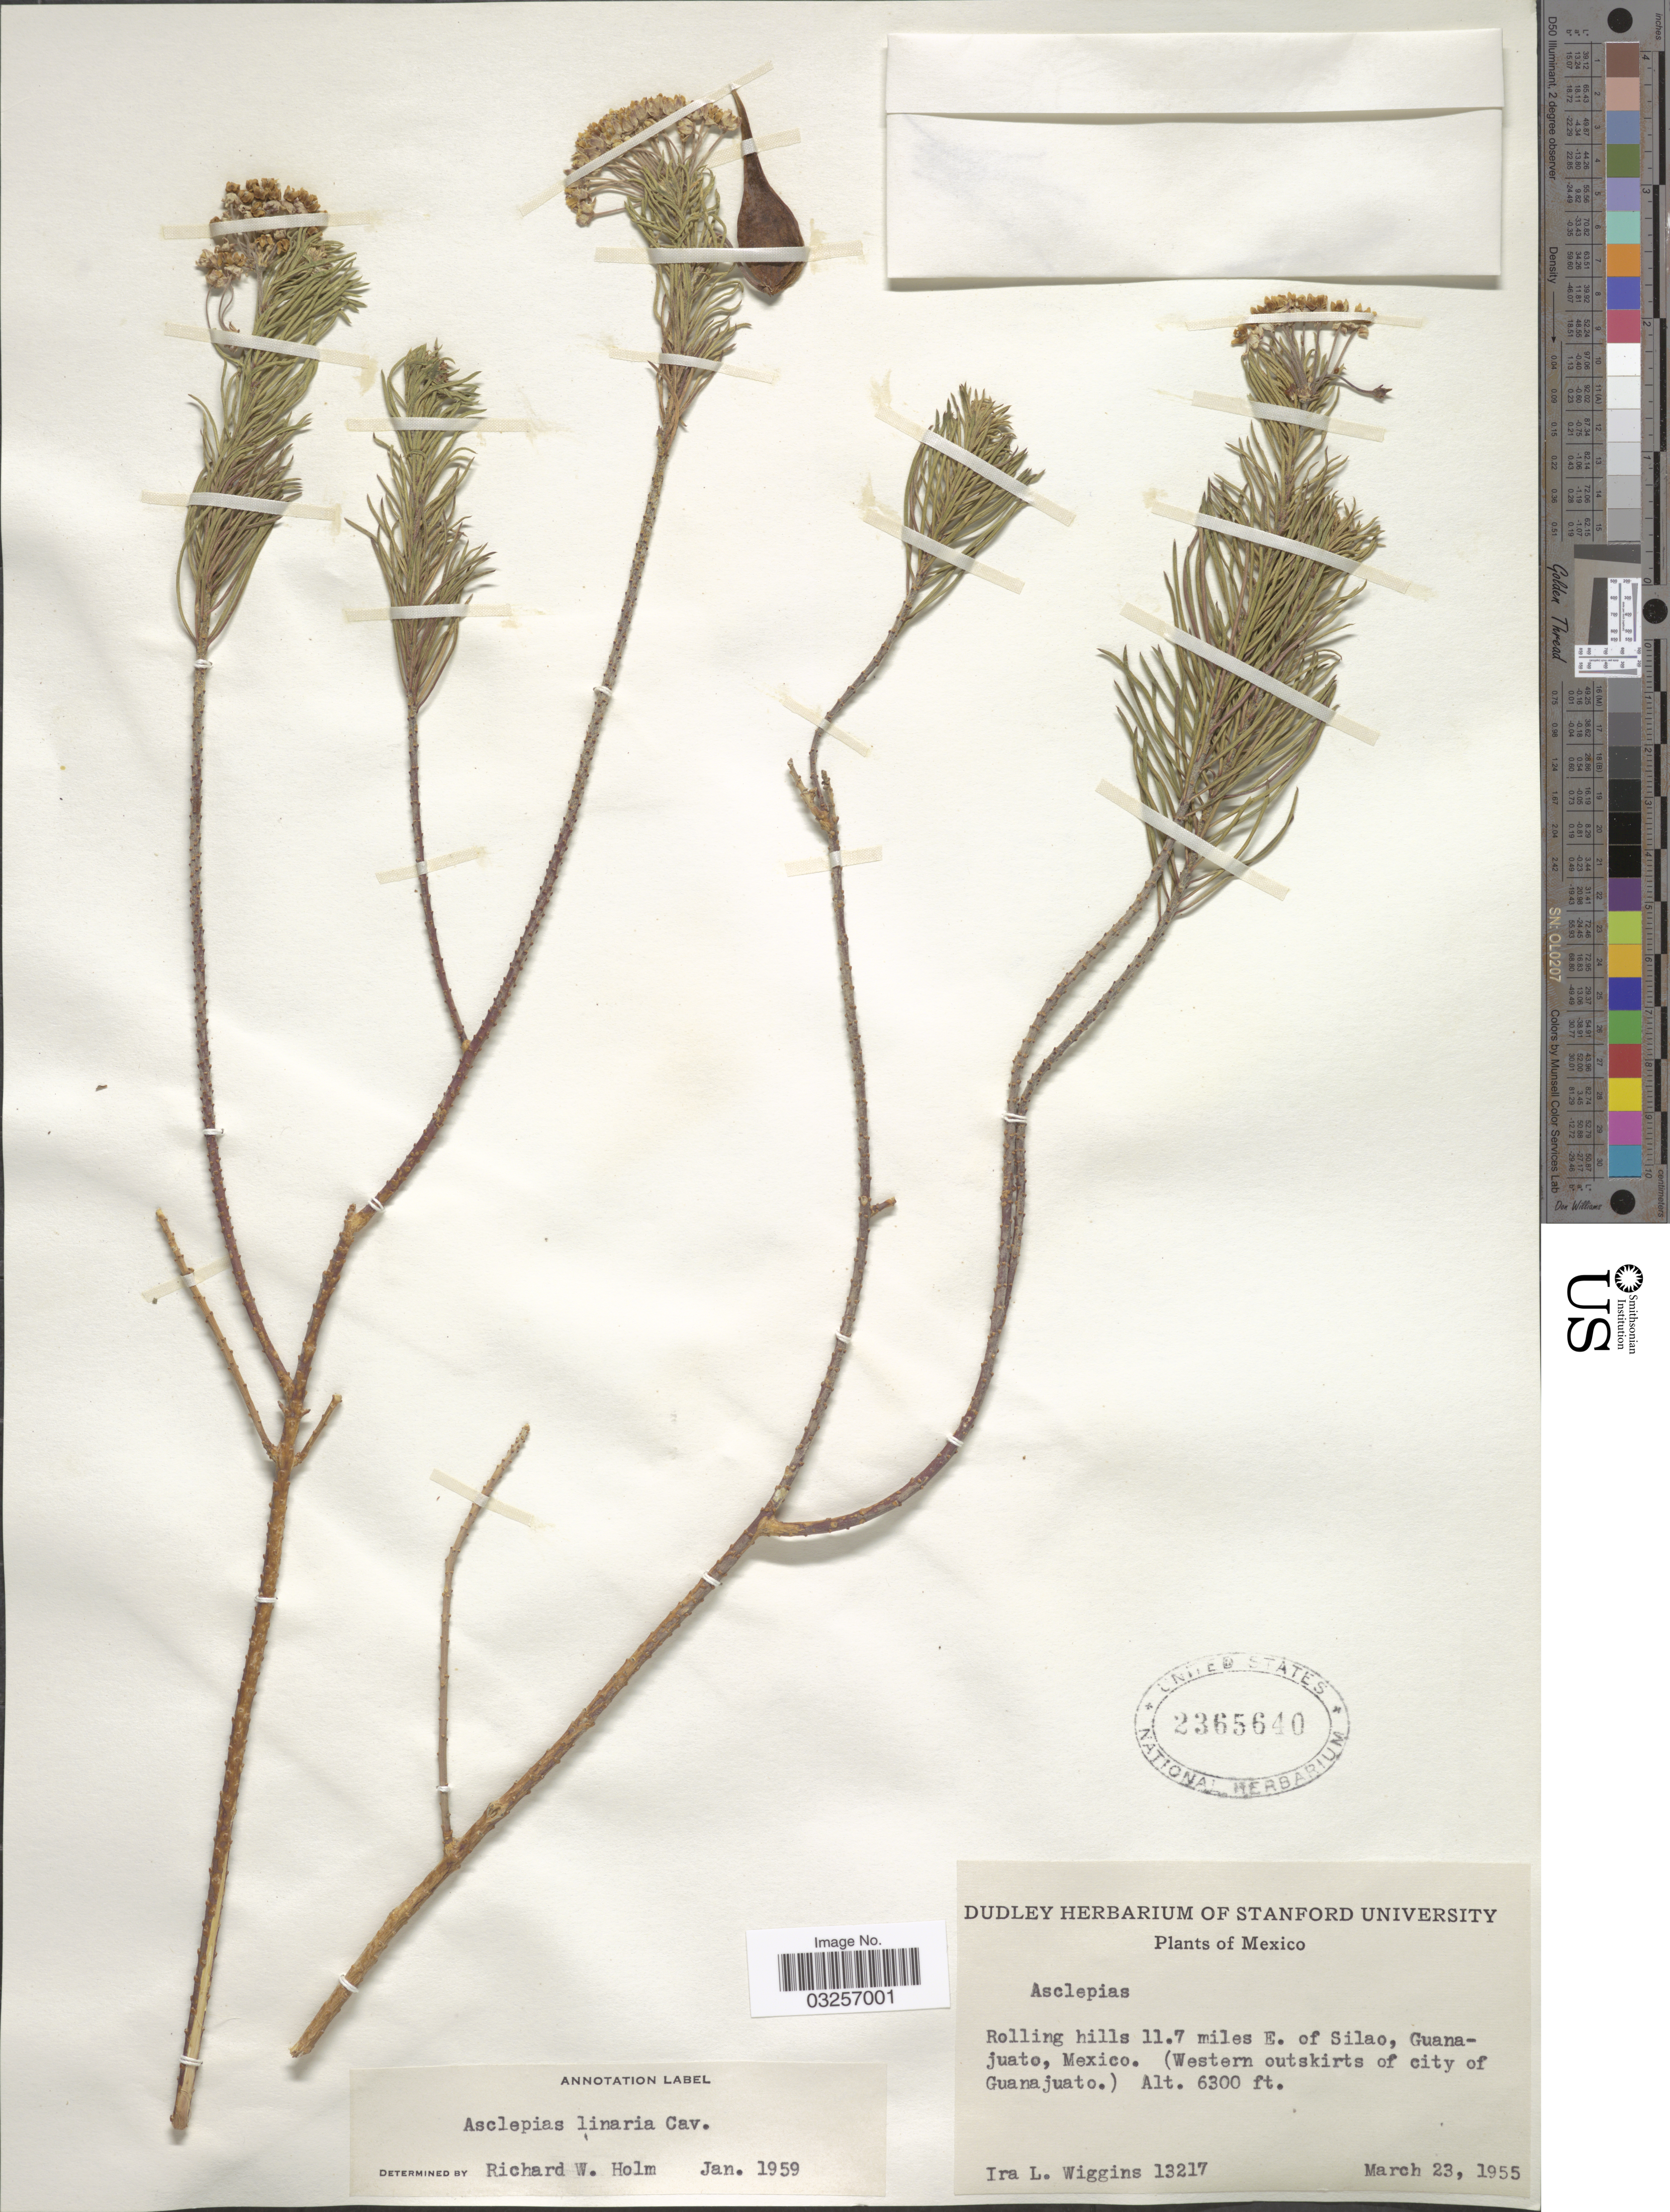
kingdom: Plantae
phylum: Tracheophyta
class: Magnoliopsida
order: Gentianales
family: Apocynaceae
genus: Asclepias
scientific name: Asclepias linaria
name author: Cav.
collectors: I. L. Wiggins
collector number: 13217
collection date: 1955-03-23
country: Mexico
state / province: Guanajuato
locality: Rolling hills 11.7 miles E. of Silao. (Western outskirts of city of Guanajuato).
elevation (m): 1920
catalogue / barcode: US 2365640